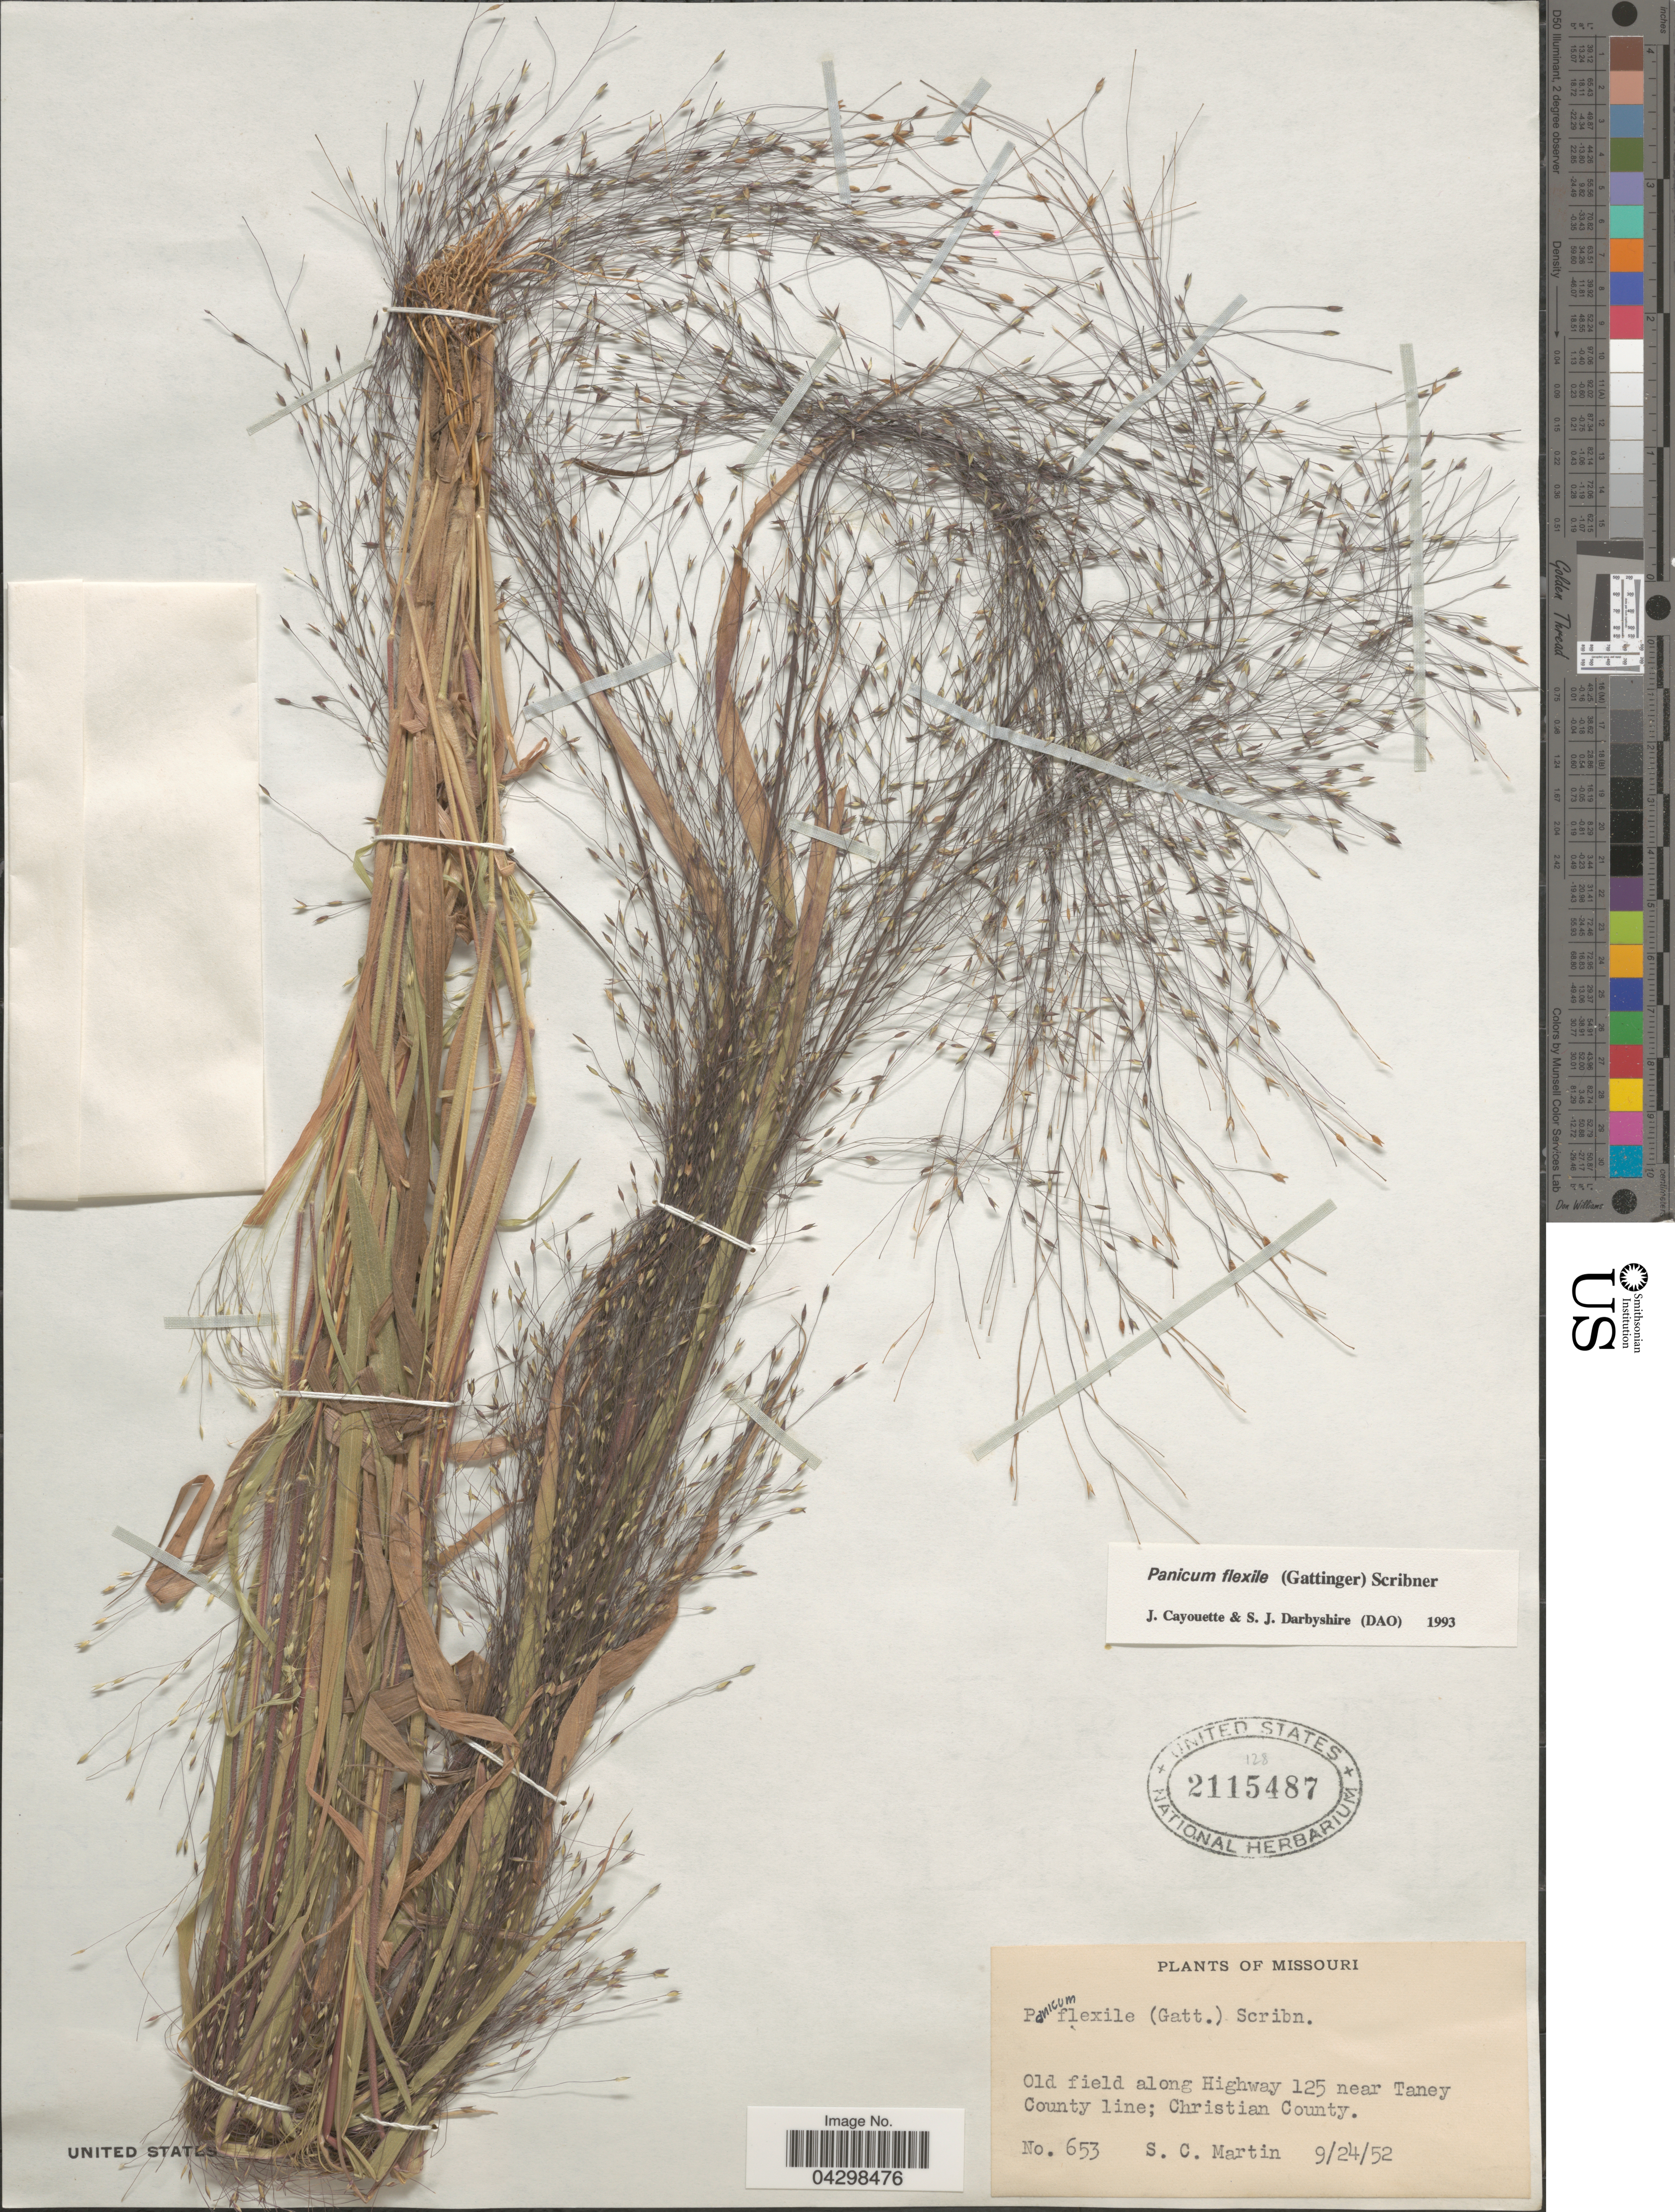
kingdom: Plantae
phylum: Tracheophyta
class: Liliopsida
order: Poales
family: Poaceae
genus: Panicum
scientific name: Panicum flexile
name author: (Gatt.) Scribn.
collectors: S. C. Martin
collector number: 653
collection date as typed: Transcribed d/m/y: 24/9/52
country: United States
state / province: Missouri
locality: Old field along Highway 125 near Taney County line; Christian County.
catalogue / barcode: US 2115487